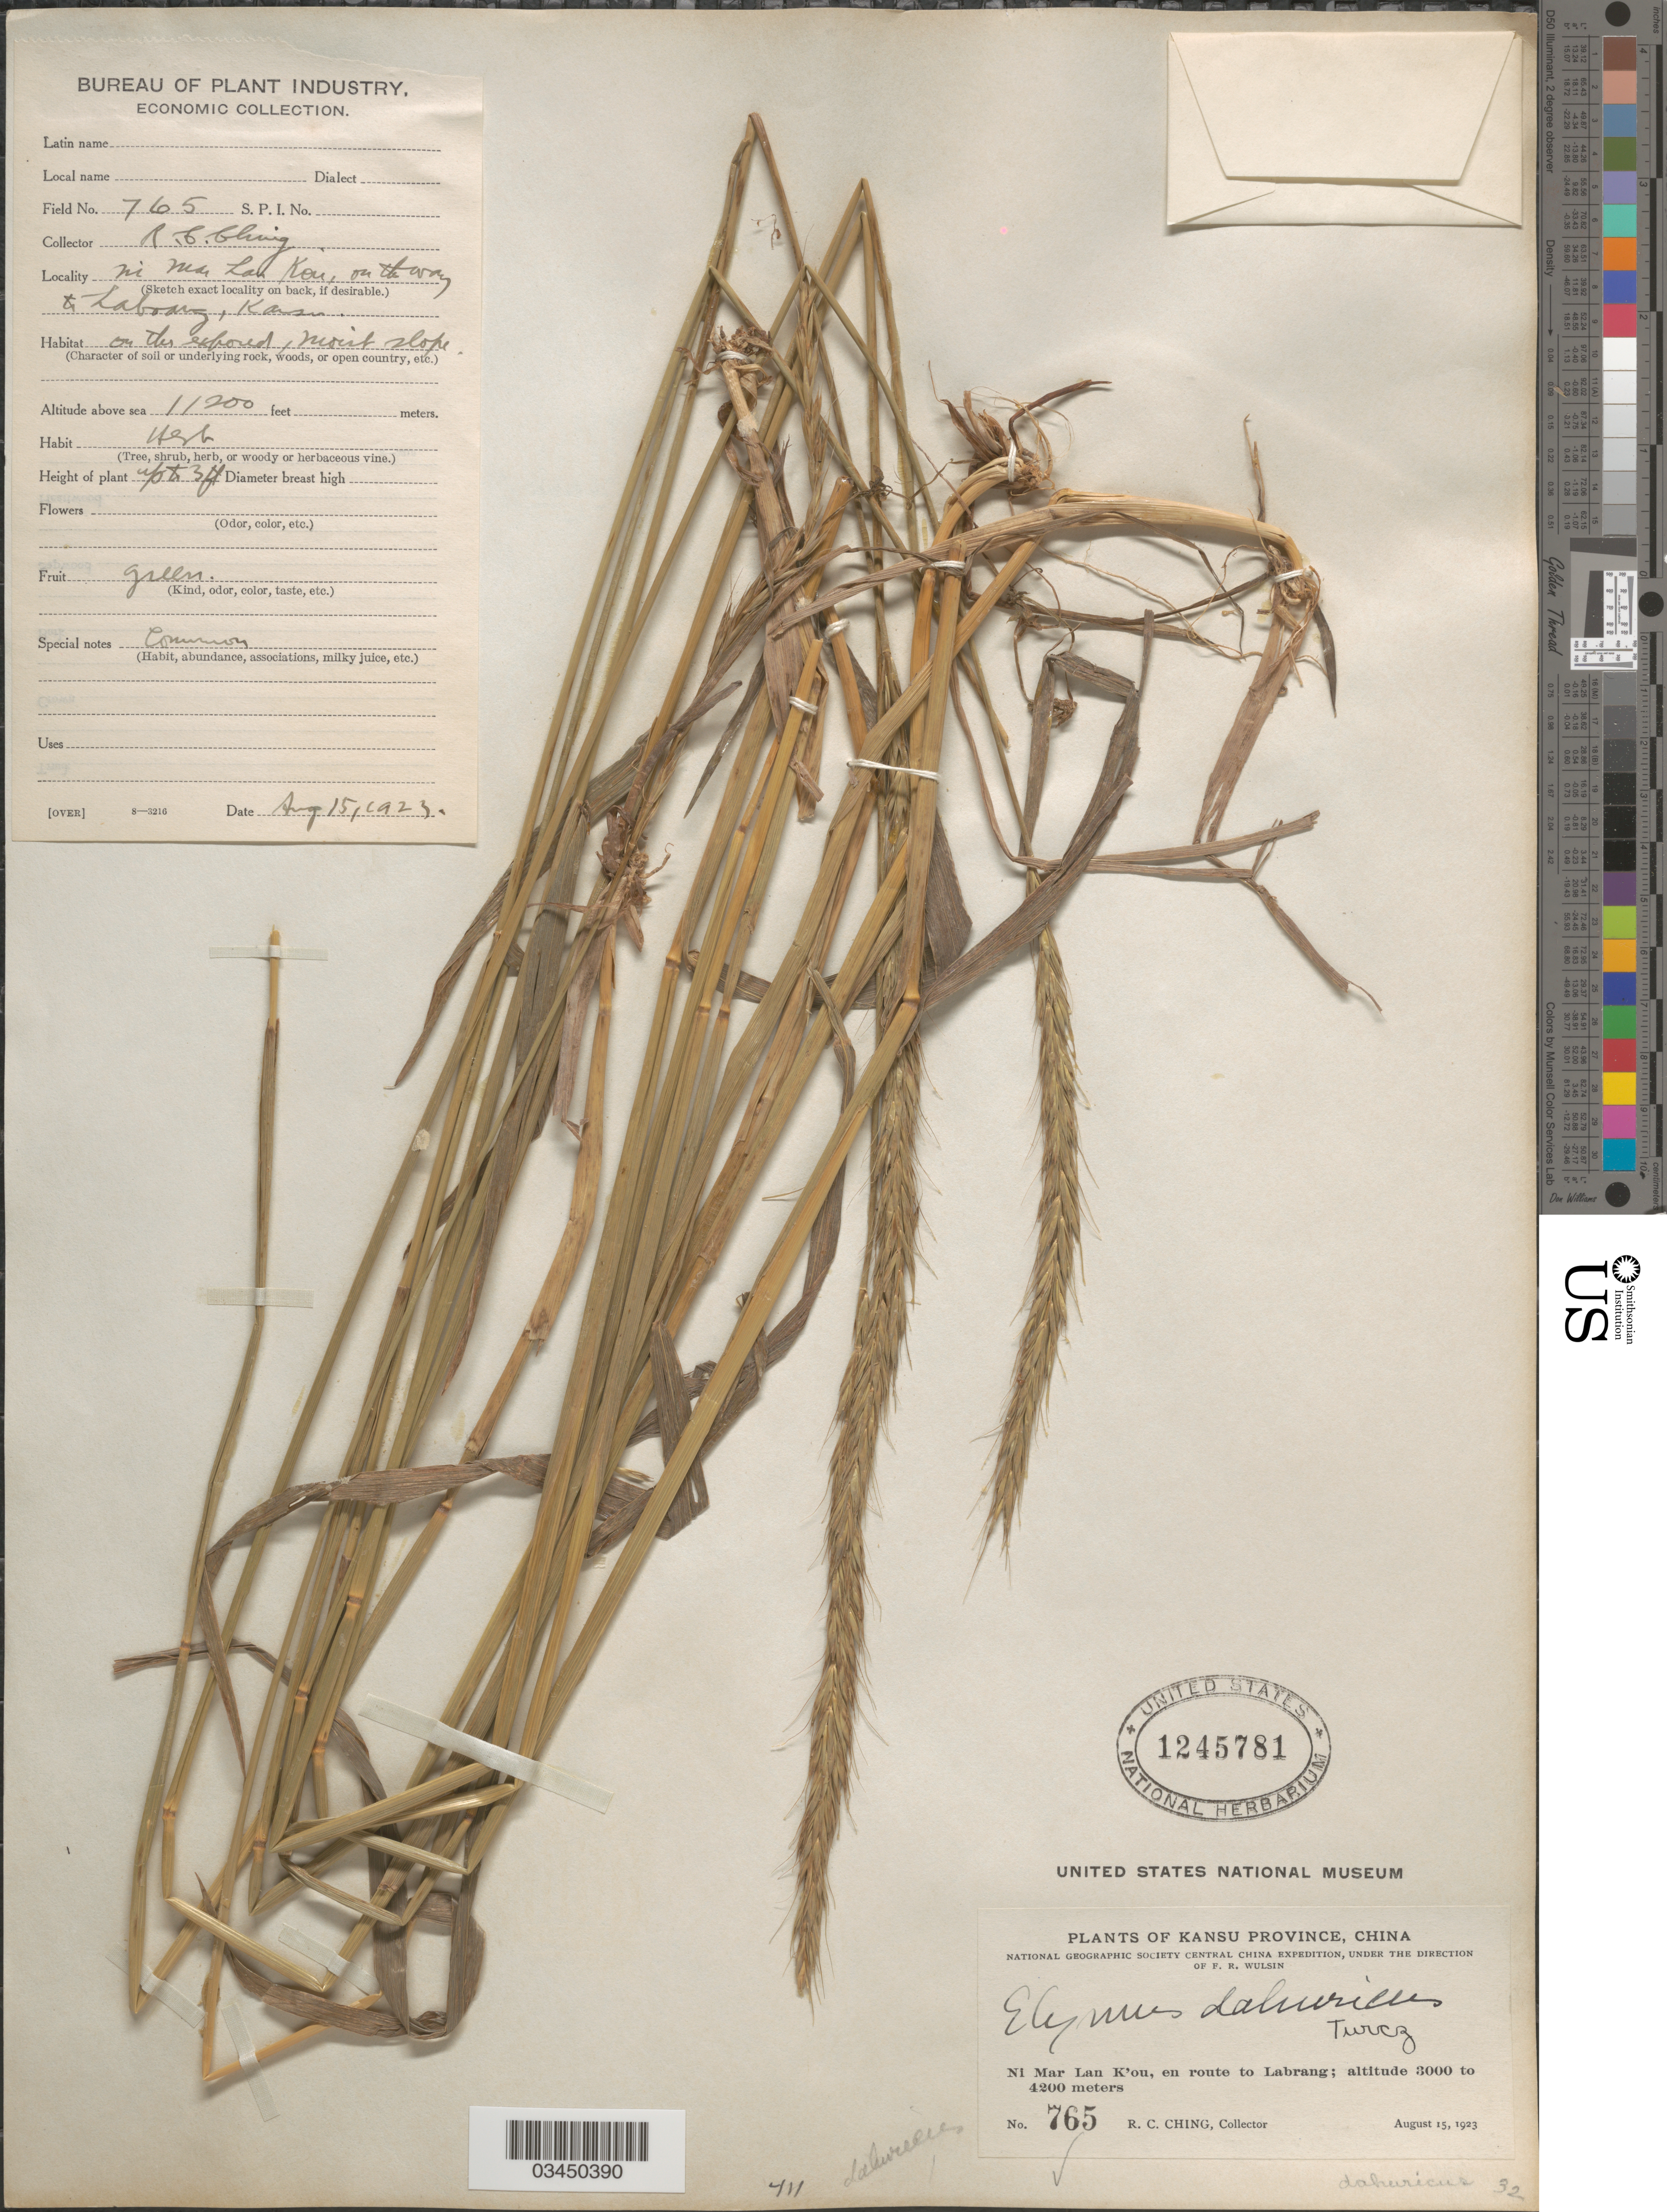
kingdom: Plantae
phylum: Tracheophyta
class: Liliopsida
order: Poales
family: Poaceae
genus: Elymus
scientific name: Elymus dahuricus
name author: Turcz. ex Griseb.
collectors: R. C. Ching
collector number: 765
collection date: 1923-08-15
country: China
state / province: Gansu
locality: Kansu Province. National Geographic Society Central China Expedition. Ni Mar Lan K'ou, en route to Labrang.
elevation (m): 3414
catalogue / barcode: US 1245781